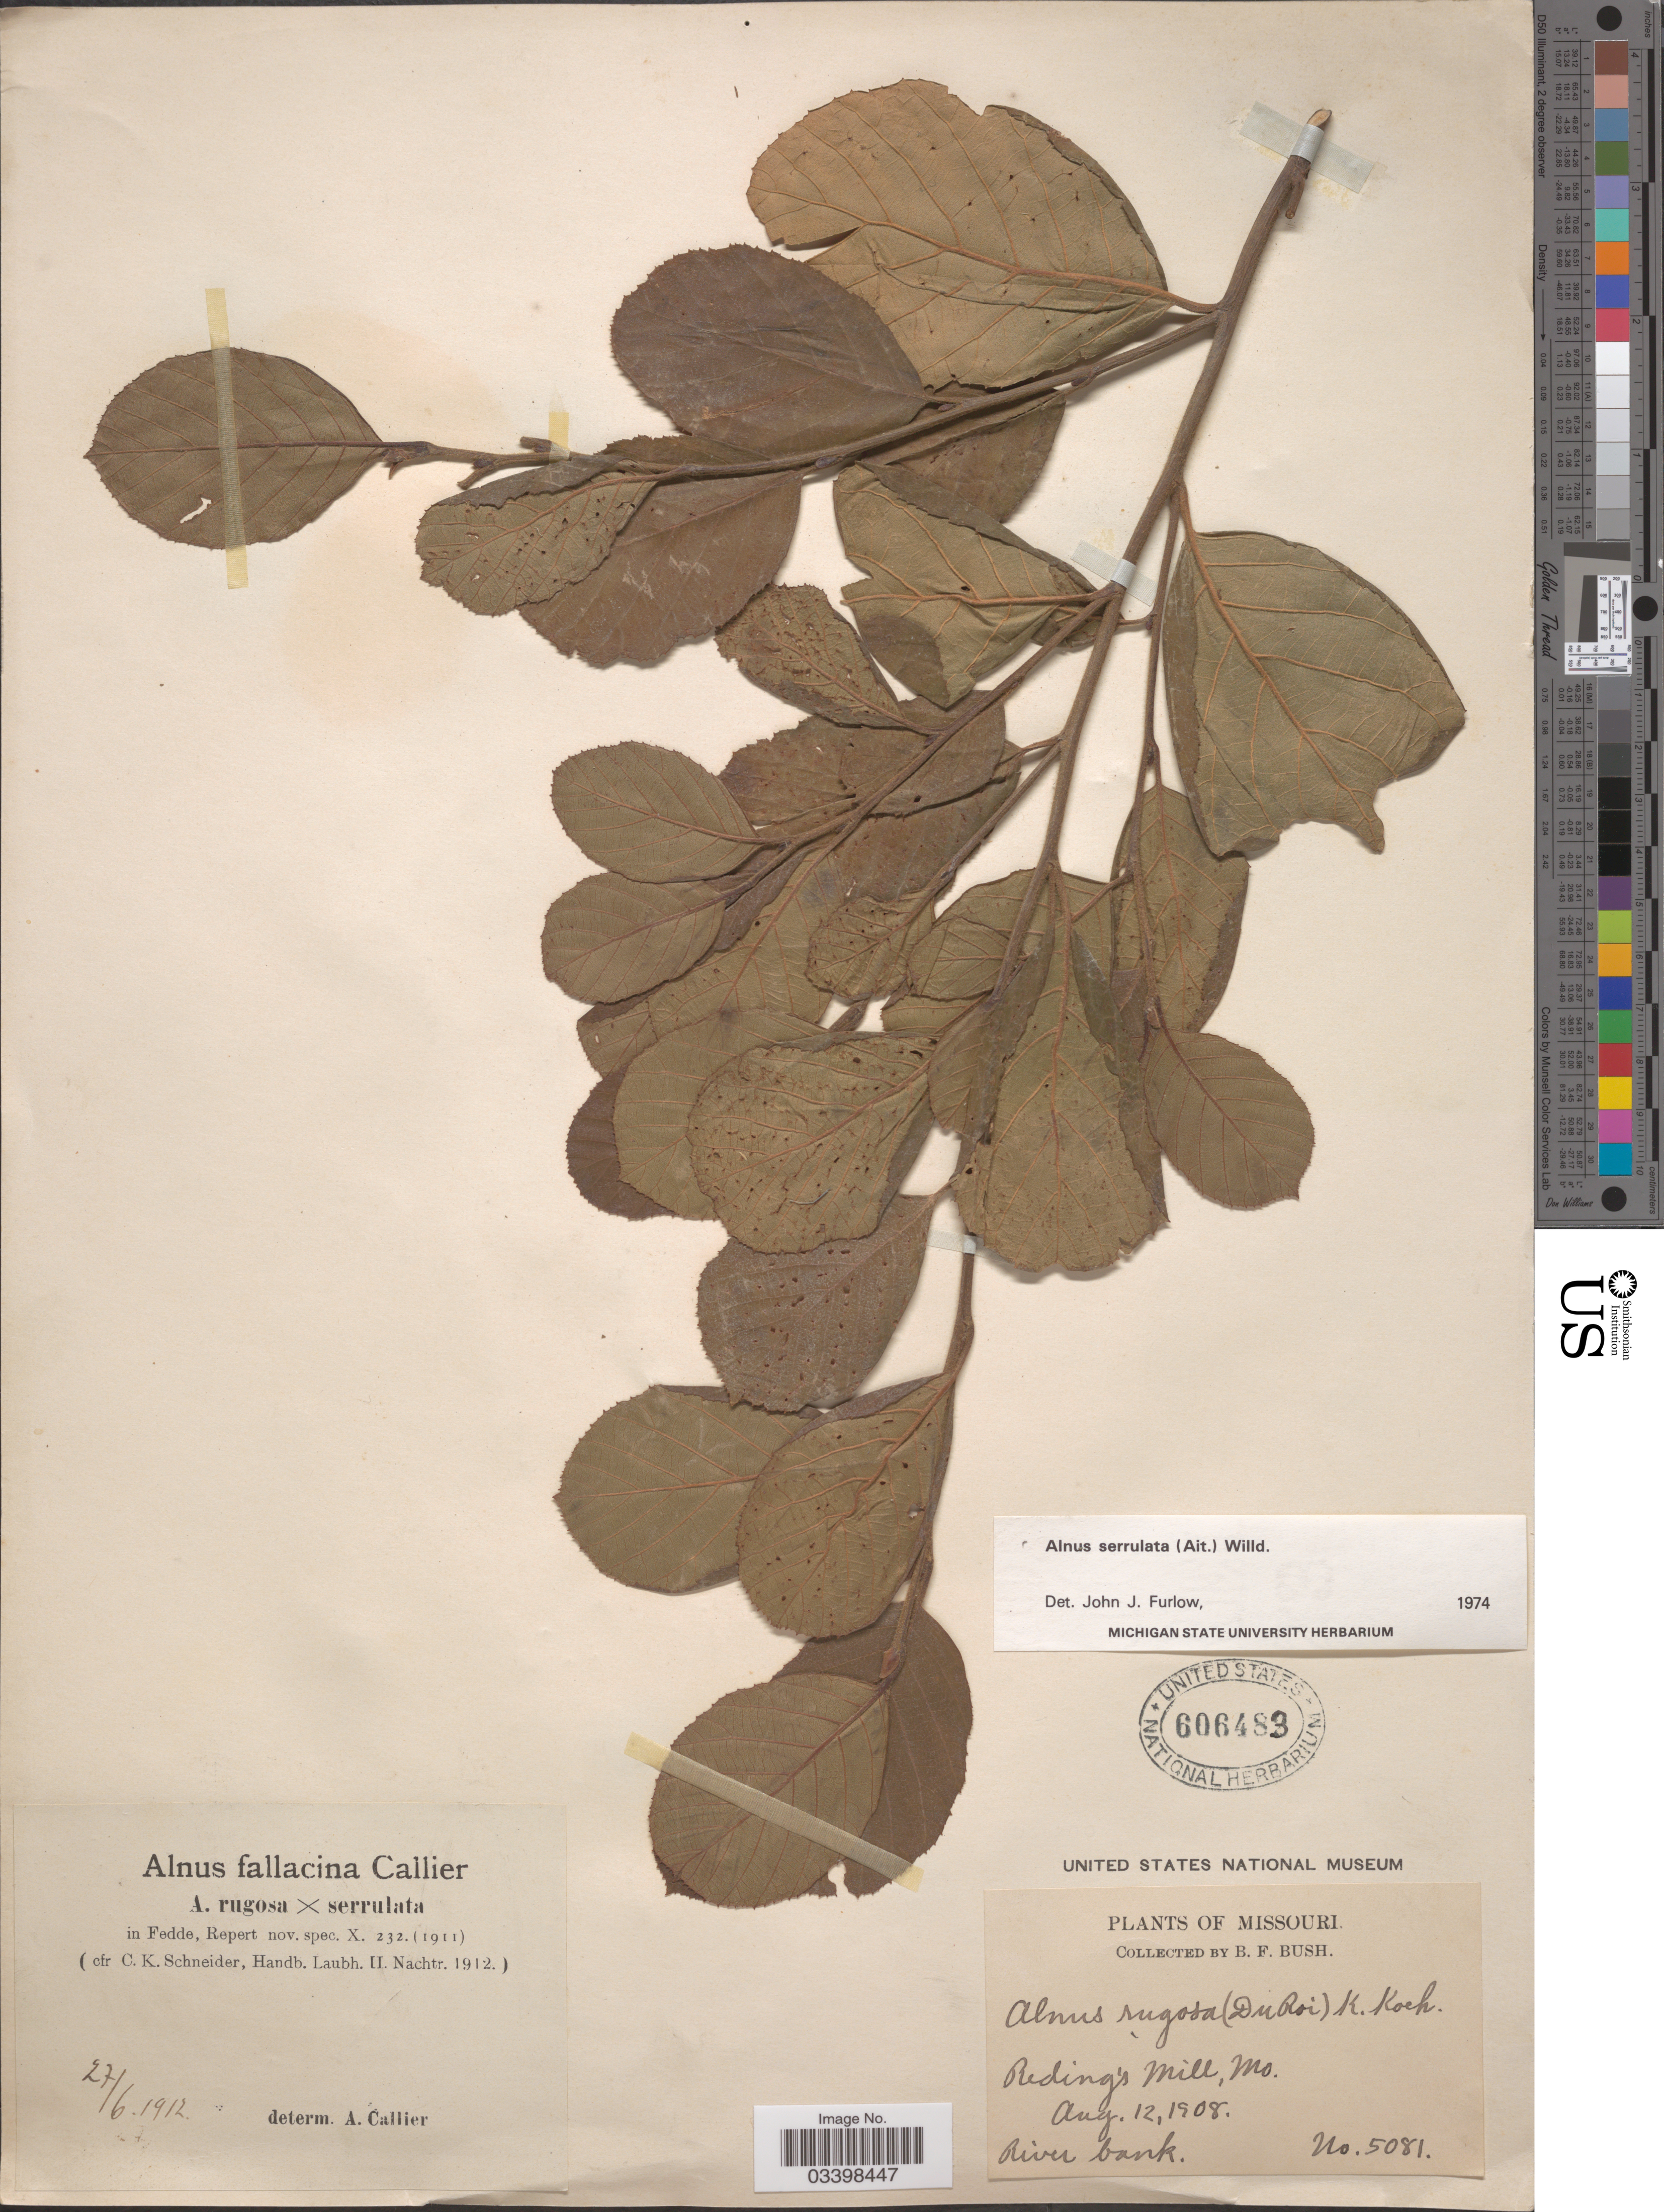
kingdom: Plantae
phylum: Tracheophyta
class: Magnoliopsida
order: Fagales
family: Betulaceae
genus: Alnus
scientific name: Alnus serrulata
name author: (Aiton) Willd.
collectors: B. F. Bush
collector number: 5081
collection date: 1908-08-12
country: United States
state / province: Missouri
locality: Reding's Mill.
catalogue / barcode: US 606483